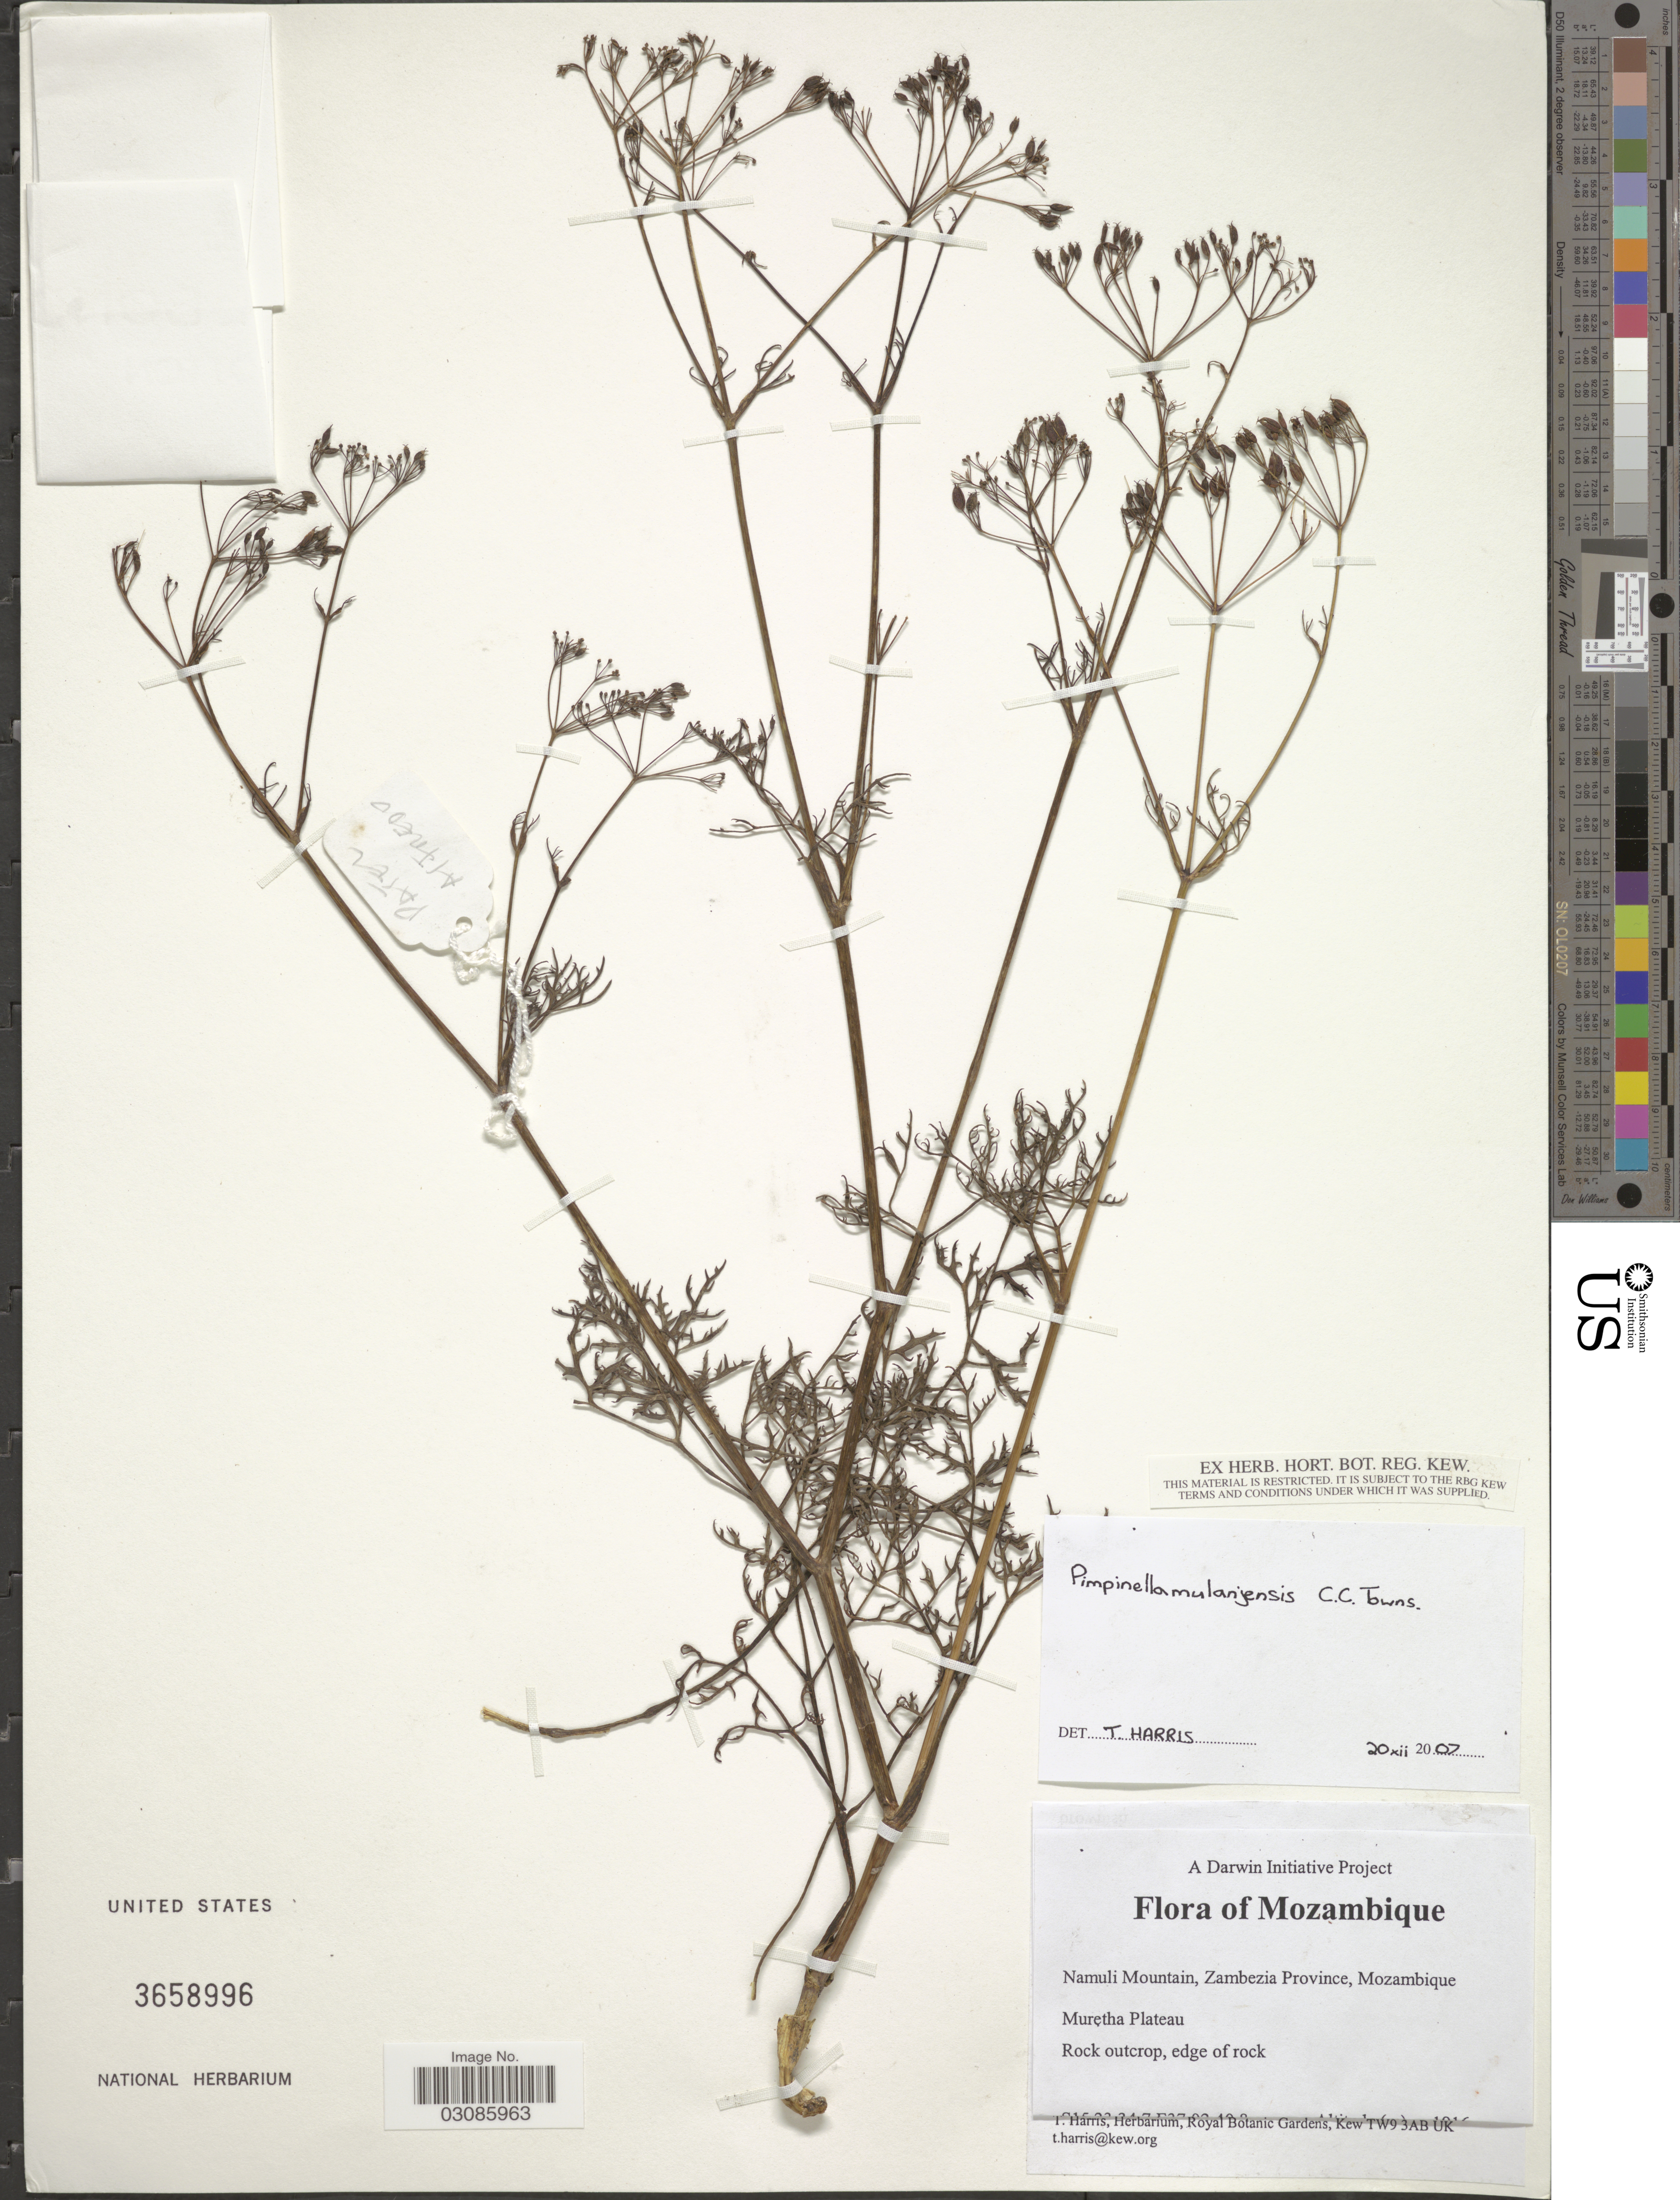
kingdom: Plantae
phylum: Tracheophyta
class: Magnoliopsida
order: Apiales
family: Apiaceae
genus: Pimpinella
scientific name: Pimpinella mulanjensis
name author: C. C. Towns.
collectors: T. Harris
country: Mozambique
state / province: Zambézia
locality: Namuli Mountain, Zambezia Province, Muretha Plateau.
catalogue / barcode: US 3658996